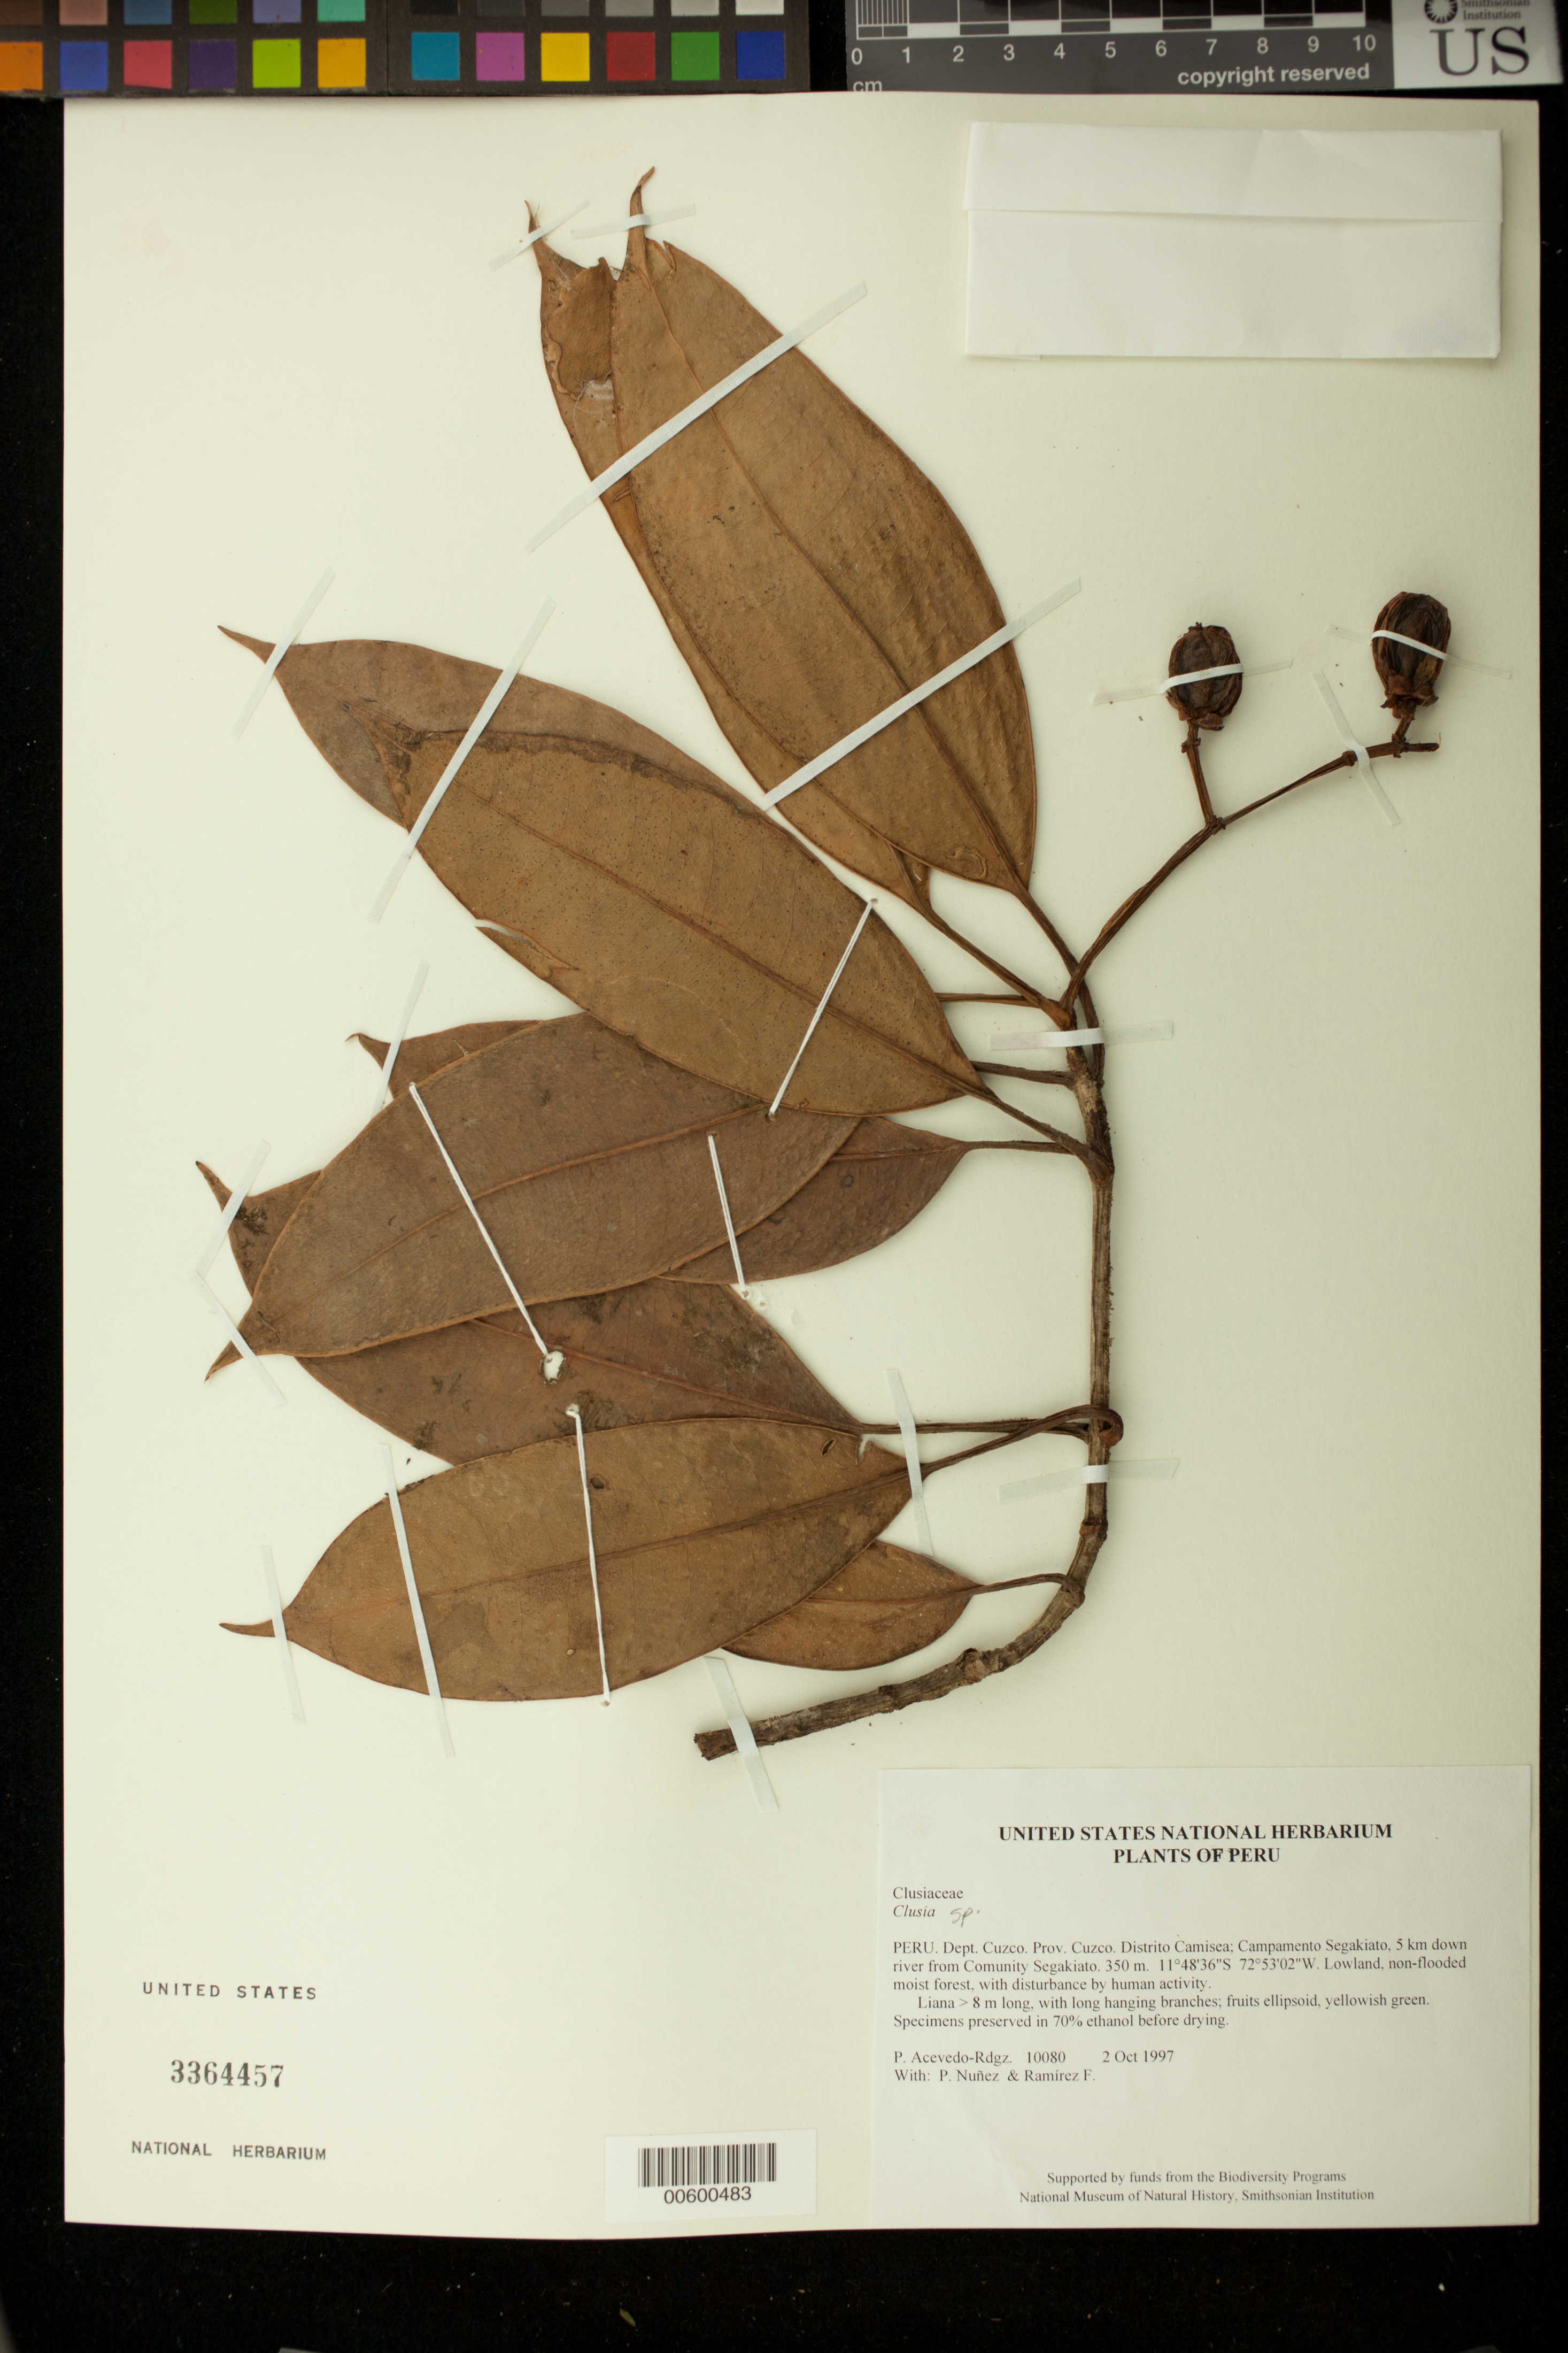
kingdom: Plantae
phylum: Tracheophyta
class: Magnoliopsida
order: Malpighiales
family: Clusiaceae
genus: Clusia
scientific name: Clusia sp.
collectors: P. Acevedo-Rodr., P. Nuñez V. & F. Ramirez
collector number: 10080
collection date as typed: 02 Oct 1997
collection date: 1997-10-02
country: Peru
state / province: Cusco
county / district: Cusco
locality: Distrito Camisea; Campamento Segakiato, 5 km down river from Comunity Segakiato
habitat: Lowland, non-flooded moist forest, with disturbance by human activity.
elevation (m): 350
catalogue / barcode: US 3364457